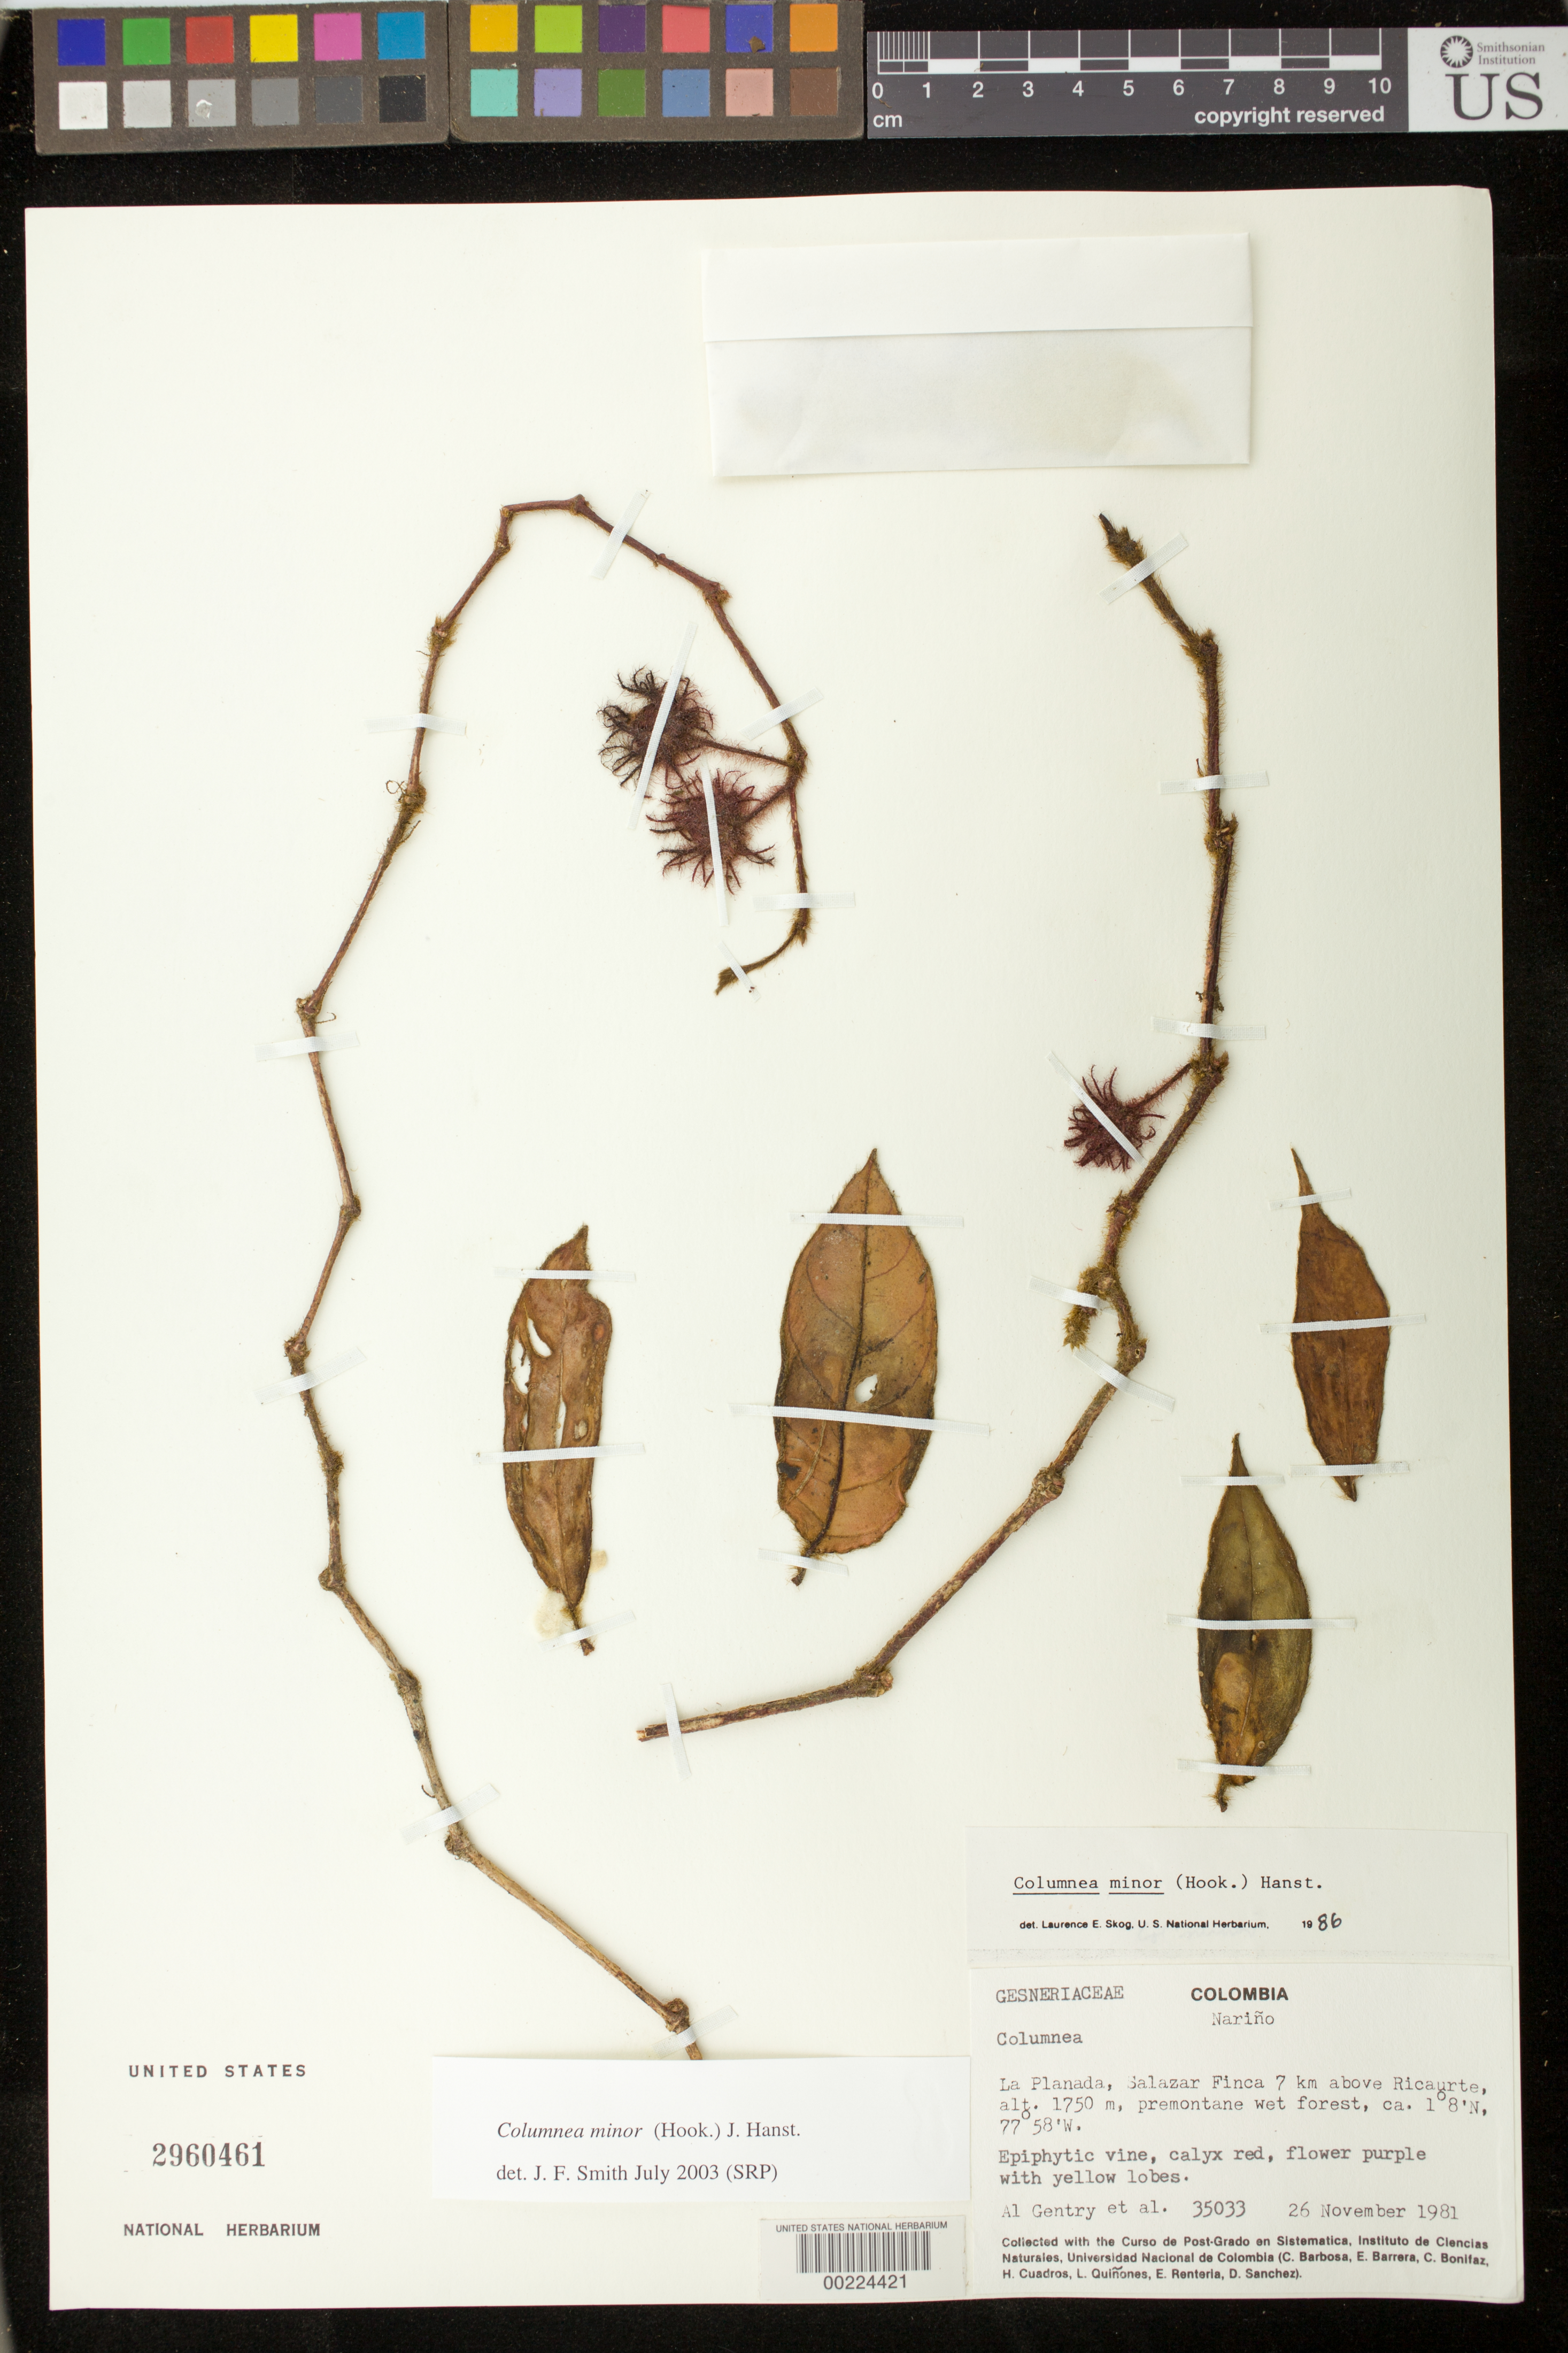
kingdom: Plantae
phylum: Tracheophyta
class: Magnoliopsida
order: Lamiales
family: Gesneriaceae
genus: Columnea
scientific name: Columnea minor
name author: (Hook.) Hanst.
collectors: A. H. Gentry & et al.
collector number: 35033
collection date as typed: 26 Nov 1981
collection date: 1981-11-26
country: Colombia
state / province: Nariño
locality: La Planada, Salazar Finca 7 km above Ricaurte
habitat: Premontane wet forest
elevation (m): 1750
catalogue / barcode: US 2960461